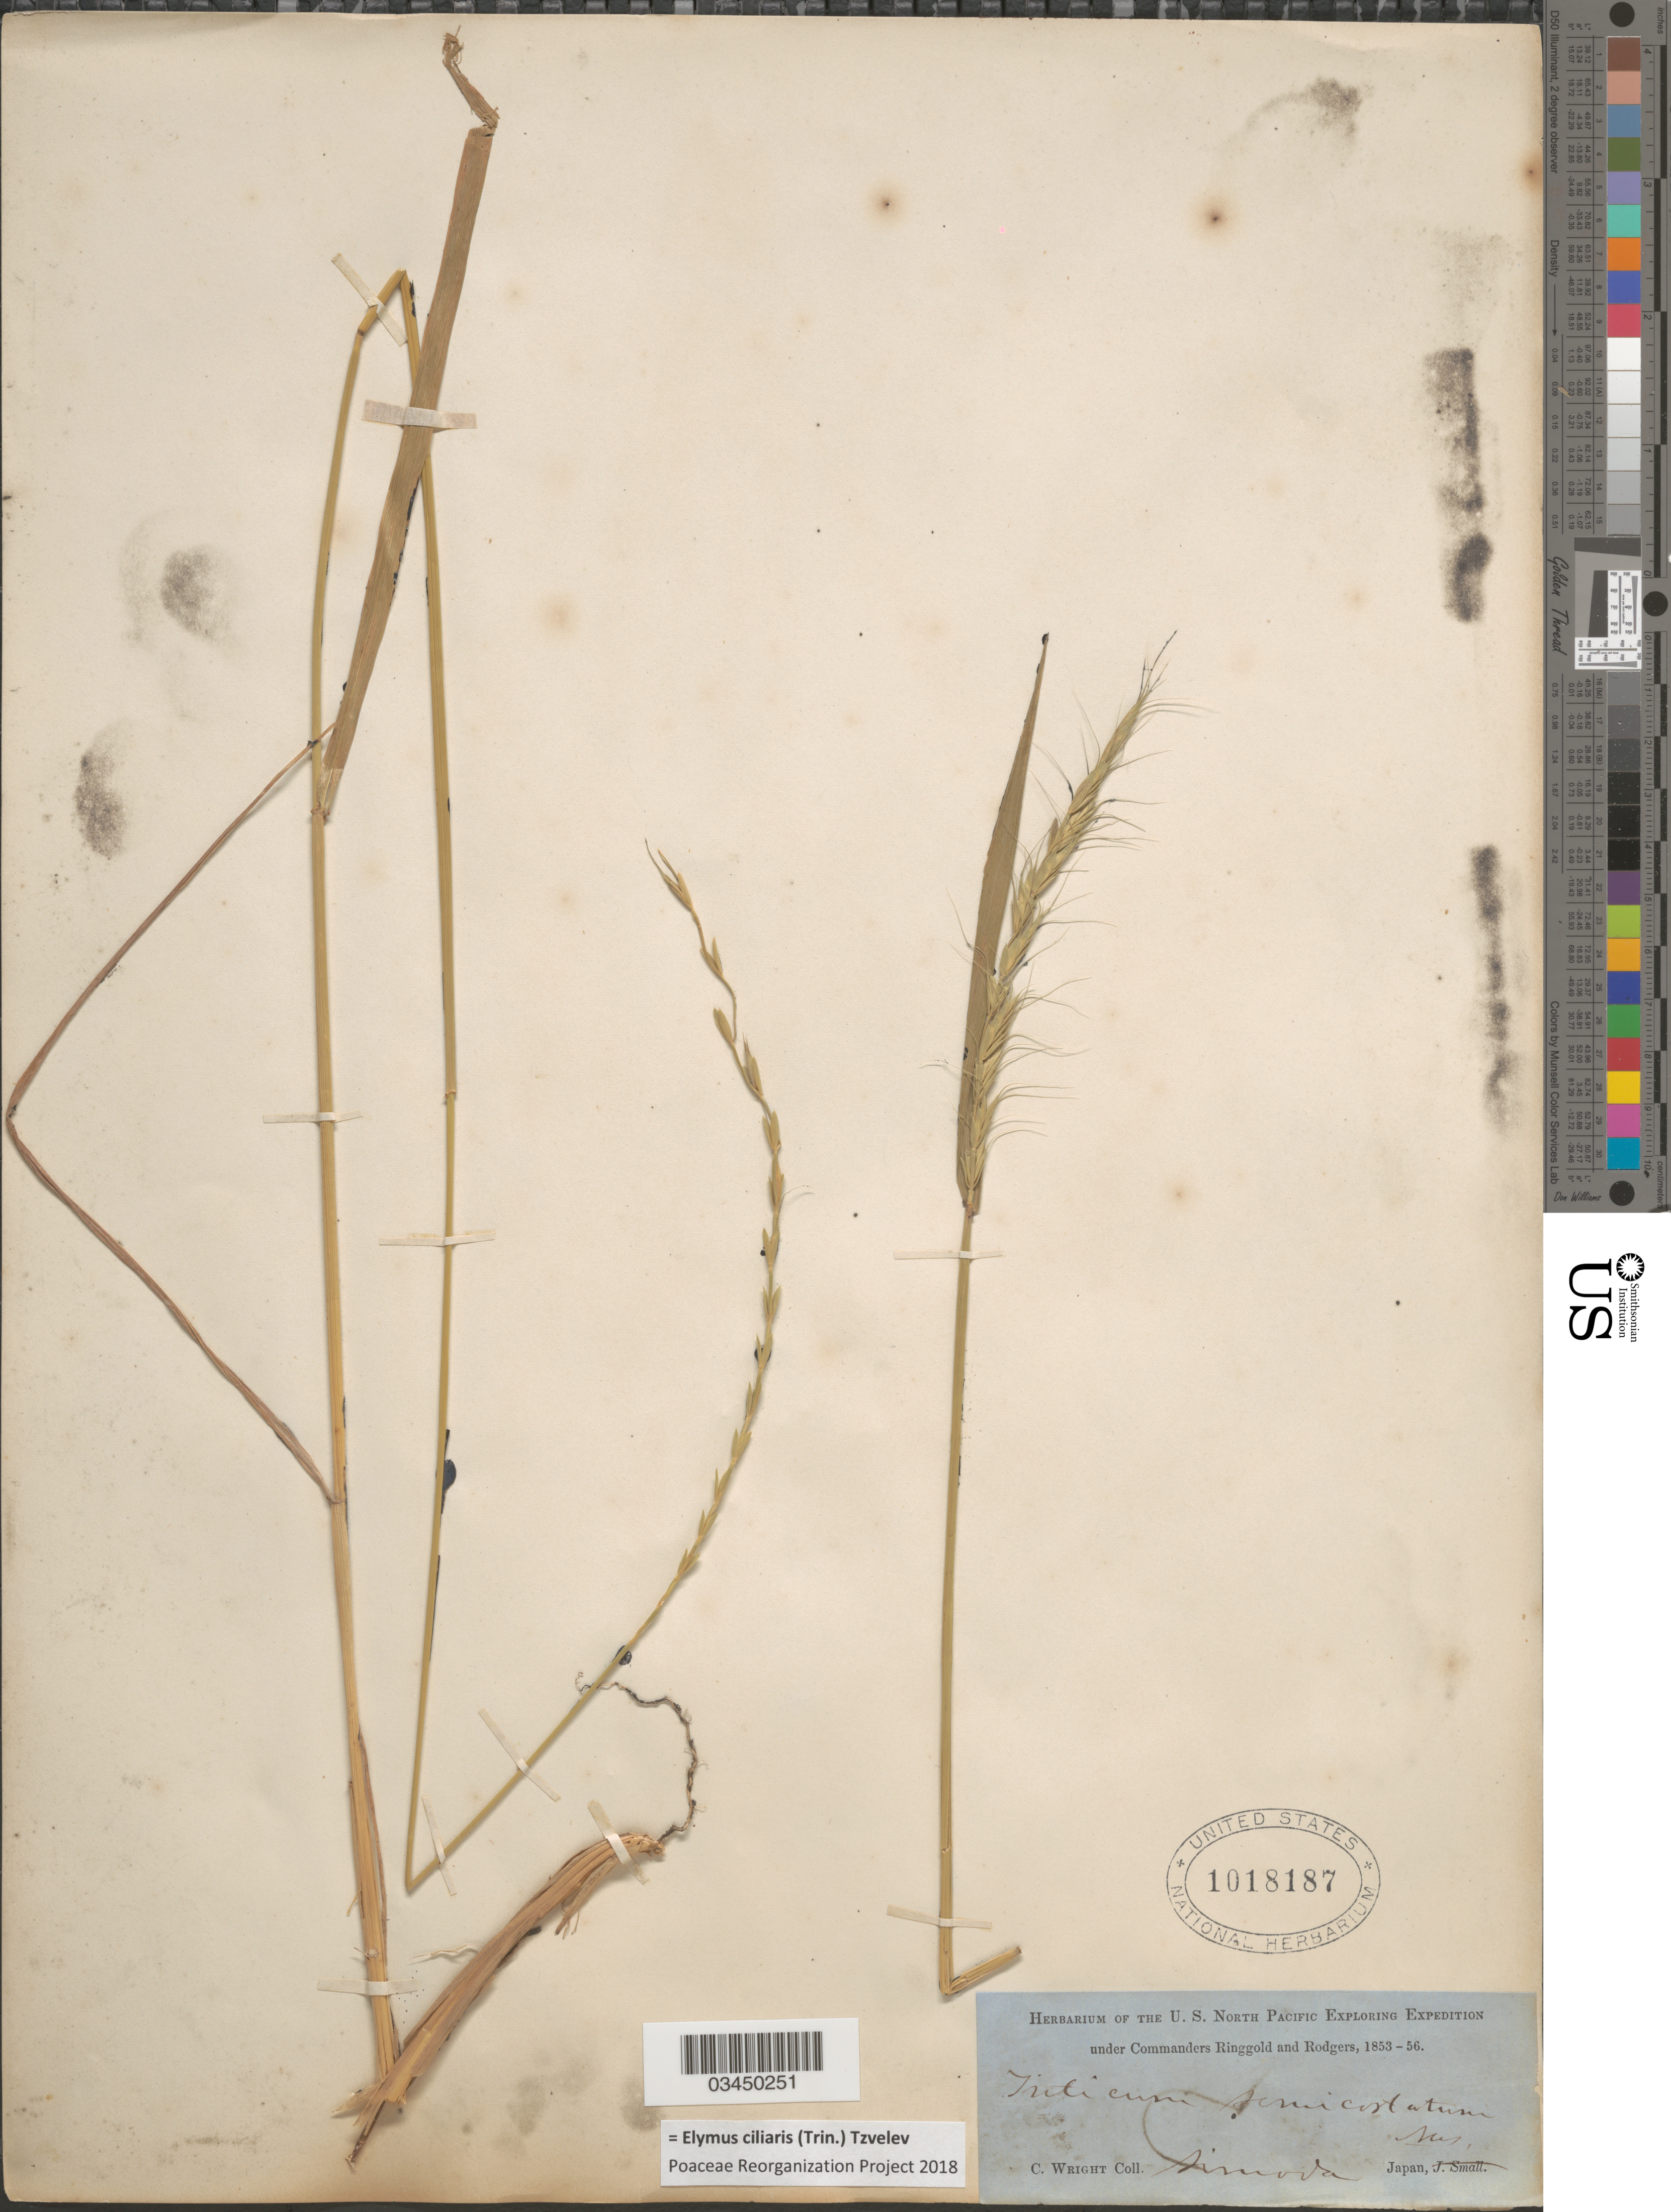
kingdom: Plantae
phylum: Tracheophyta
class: Liliopsida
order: Poales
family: Poaceae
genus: Elymus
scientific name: Elymus ciliaris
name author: (Trin.) Tzvelev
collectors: C. Wright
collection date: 1853/1856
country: Japan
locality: Herbarium of the U. S. North Pacific Exploring Expedition under Commanders Ringgold and Rodgers, 1853-56. Simoda.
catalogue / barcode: US 1018187